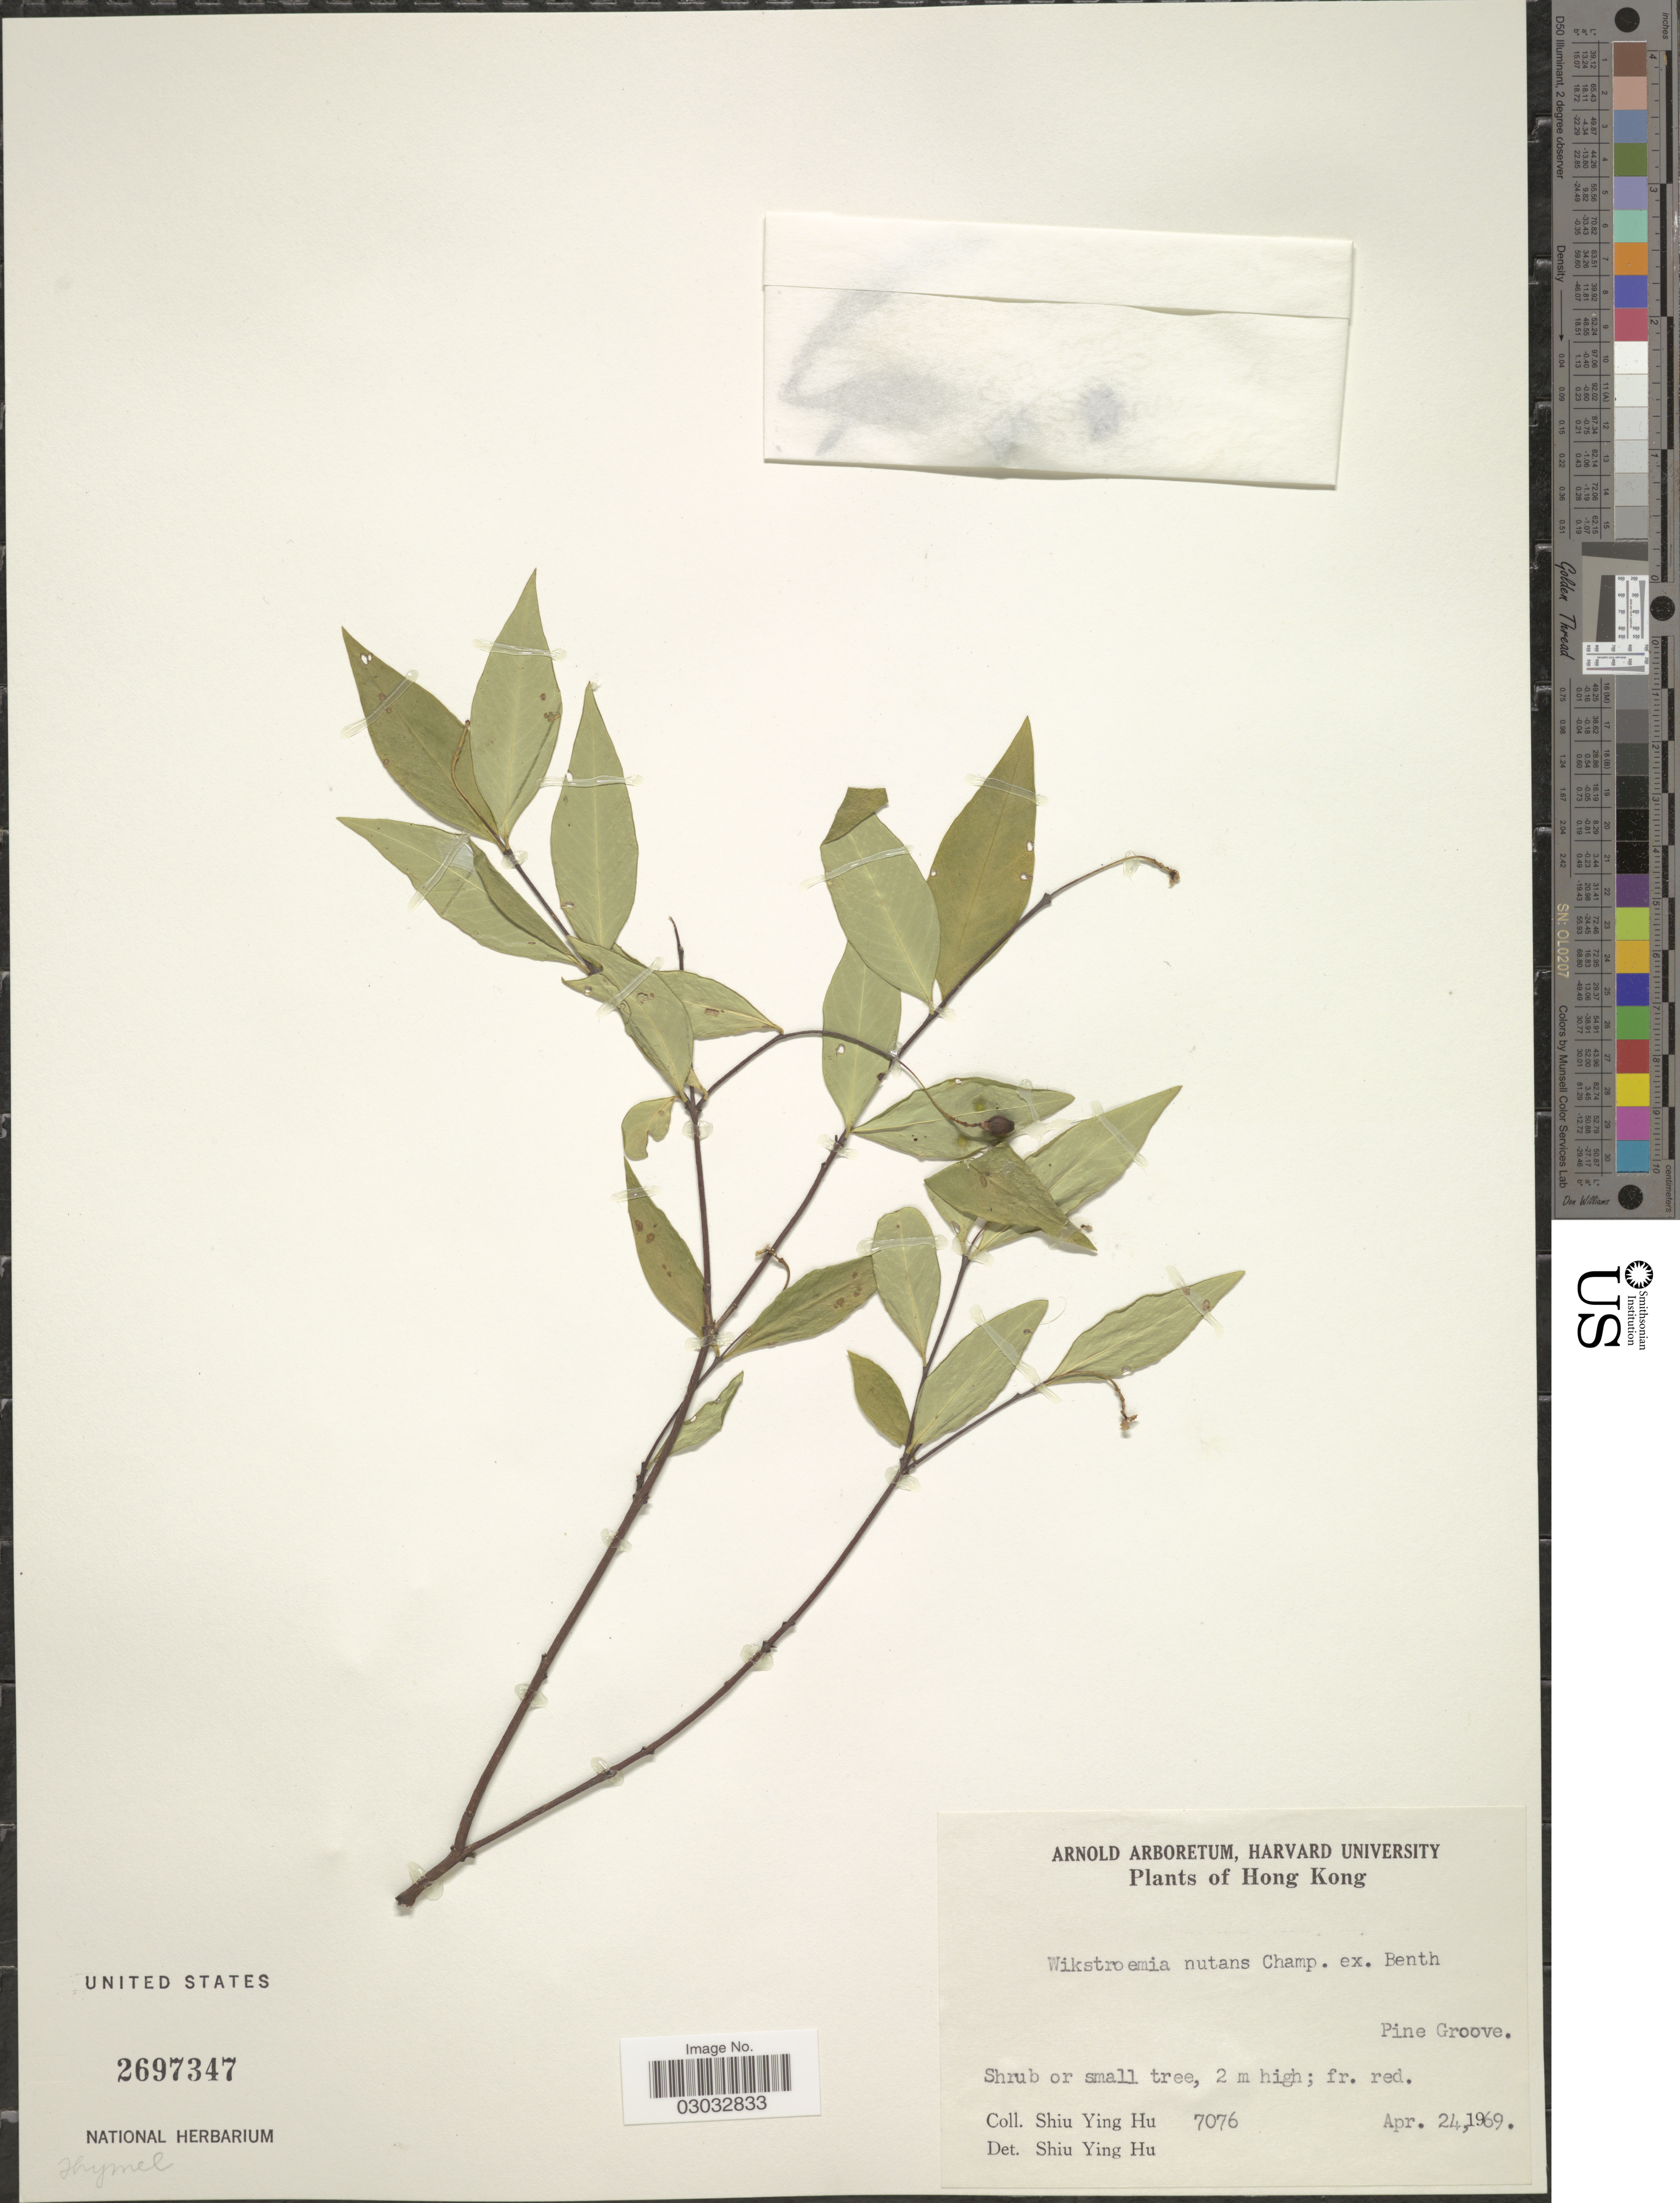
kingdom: Plantae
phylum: Tracheophyta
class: Magnoliopsida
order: Malvales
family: Thymelaeaceae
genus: Wikstroemia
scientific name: Wikstroemia nutans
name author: Champ. ex Benth.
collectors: S. Y. Hu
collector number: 7076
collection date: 1969-04-24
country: China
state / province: Hong Kong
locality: Pine Groove.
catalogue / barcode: US 2697347